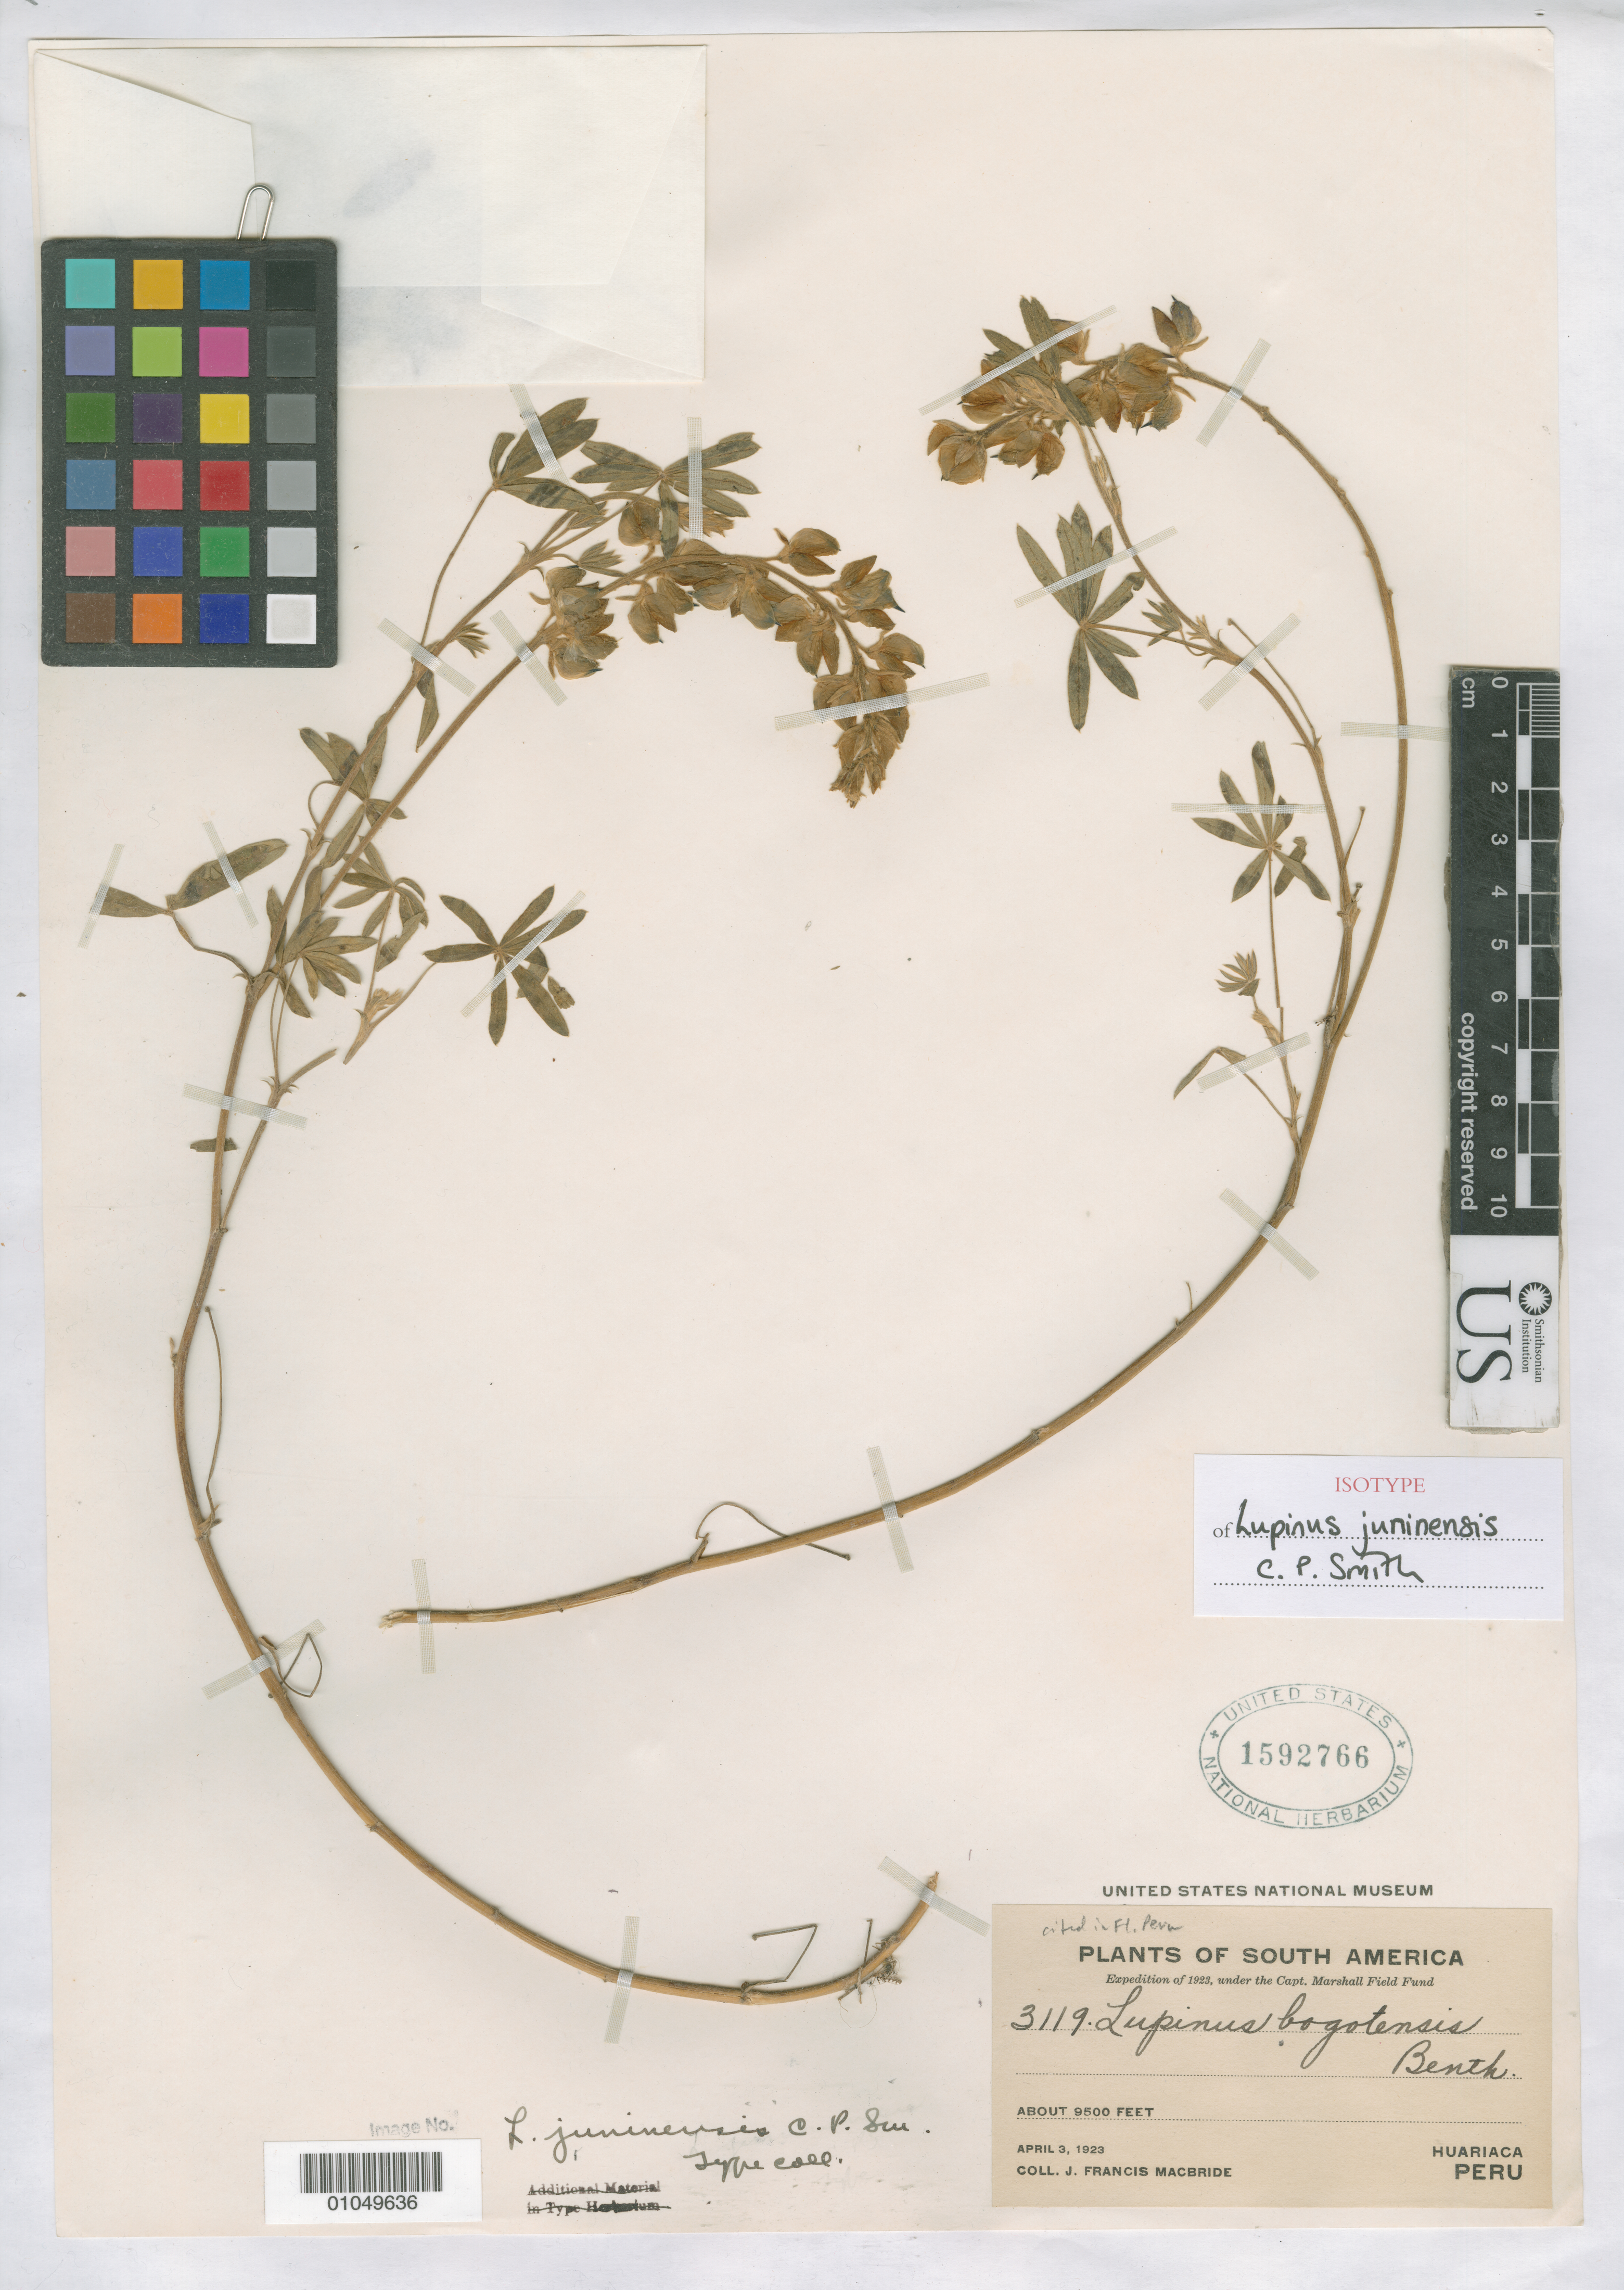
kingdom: Plantae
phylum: Tracheophyta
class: Magnoliopsida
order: Fabales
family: Fabaceae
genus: Lupinus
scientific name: Lupinus juninensis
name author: C.P. Sm.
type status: Isotype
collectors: J. F. Macbride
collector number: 3119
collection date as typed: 03 Apr 1923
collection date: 1923-04-03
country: Peru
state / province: Junín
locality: Huariaca.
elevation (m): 2896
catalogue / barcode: US 1592766